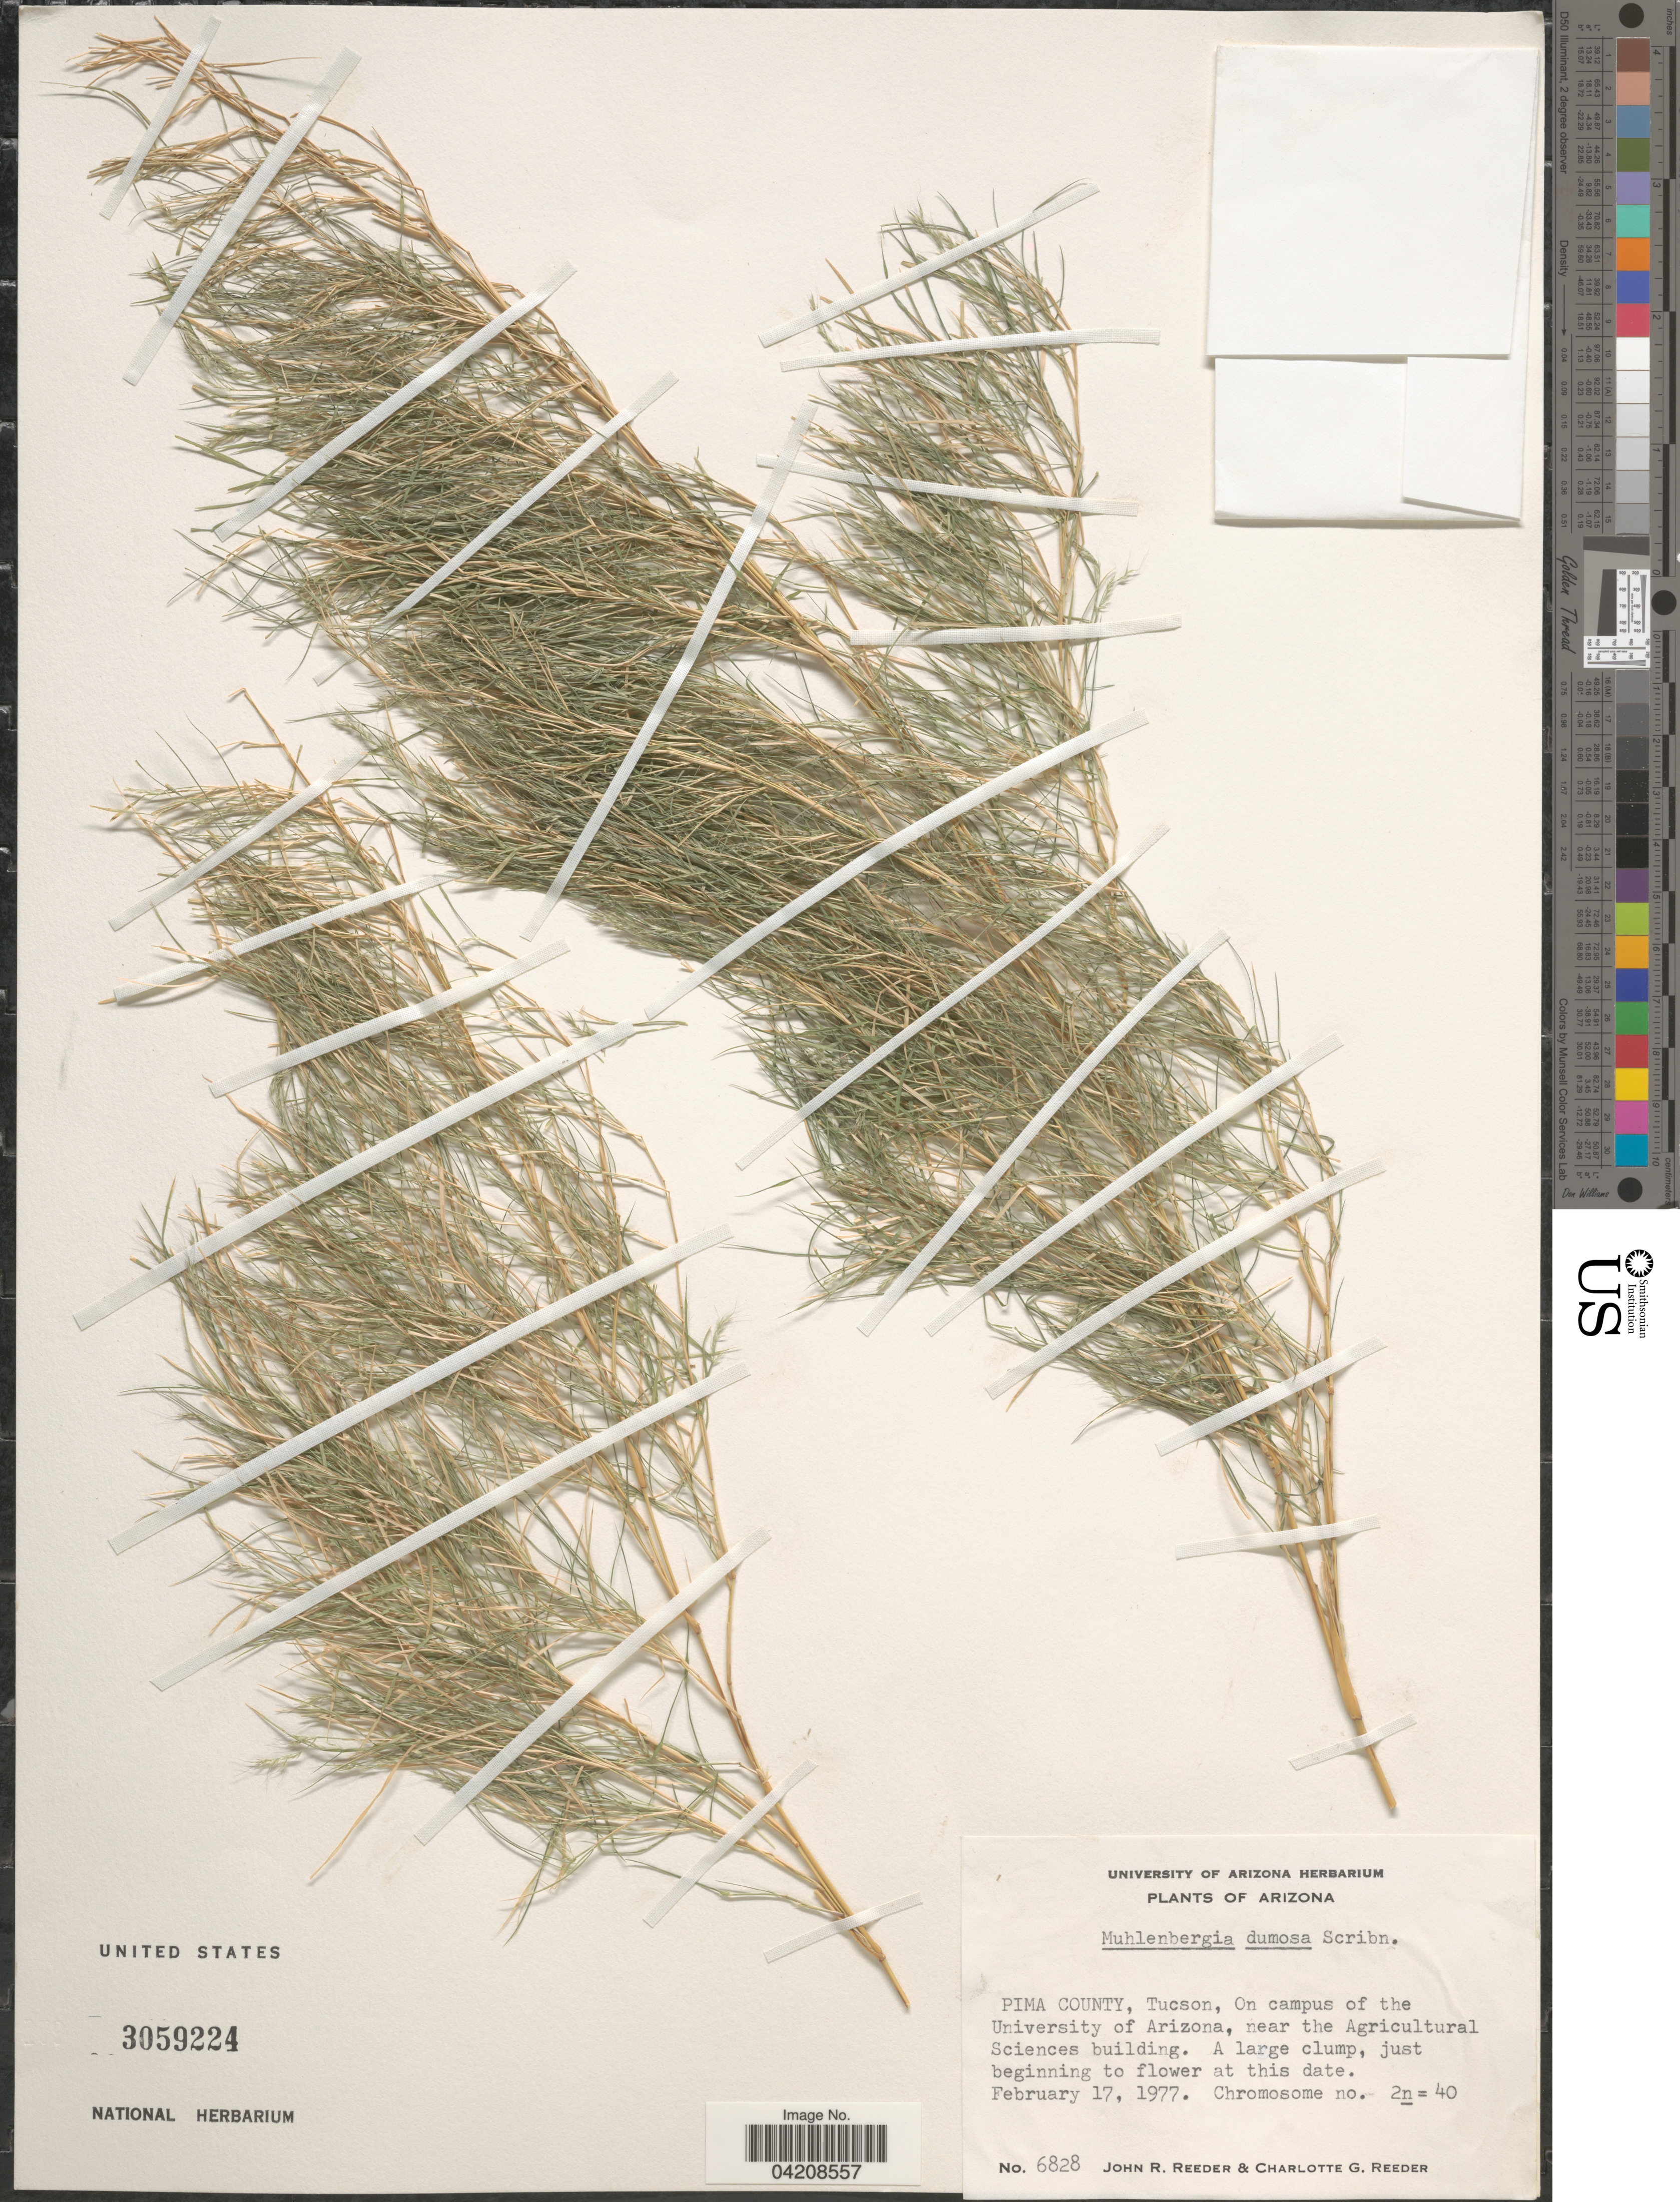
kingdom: Plantae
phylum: Tracheophyta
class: Liliopsida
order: Poales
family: Poaceae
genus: Muhlenbergia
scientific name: Muhlenbergia dumosa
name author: Scribn. ex Vasey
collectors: J. R. Reeder & C. G. Reeder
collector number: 6828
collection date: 1977-02-17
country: United States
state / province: Arizona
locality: Pima County, Tucson, On campus of the University of Arizona, near the Agricultural Sciences building.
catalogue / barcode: US 3059224